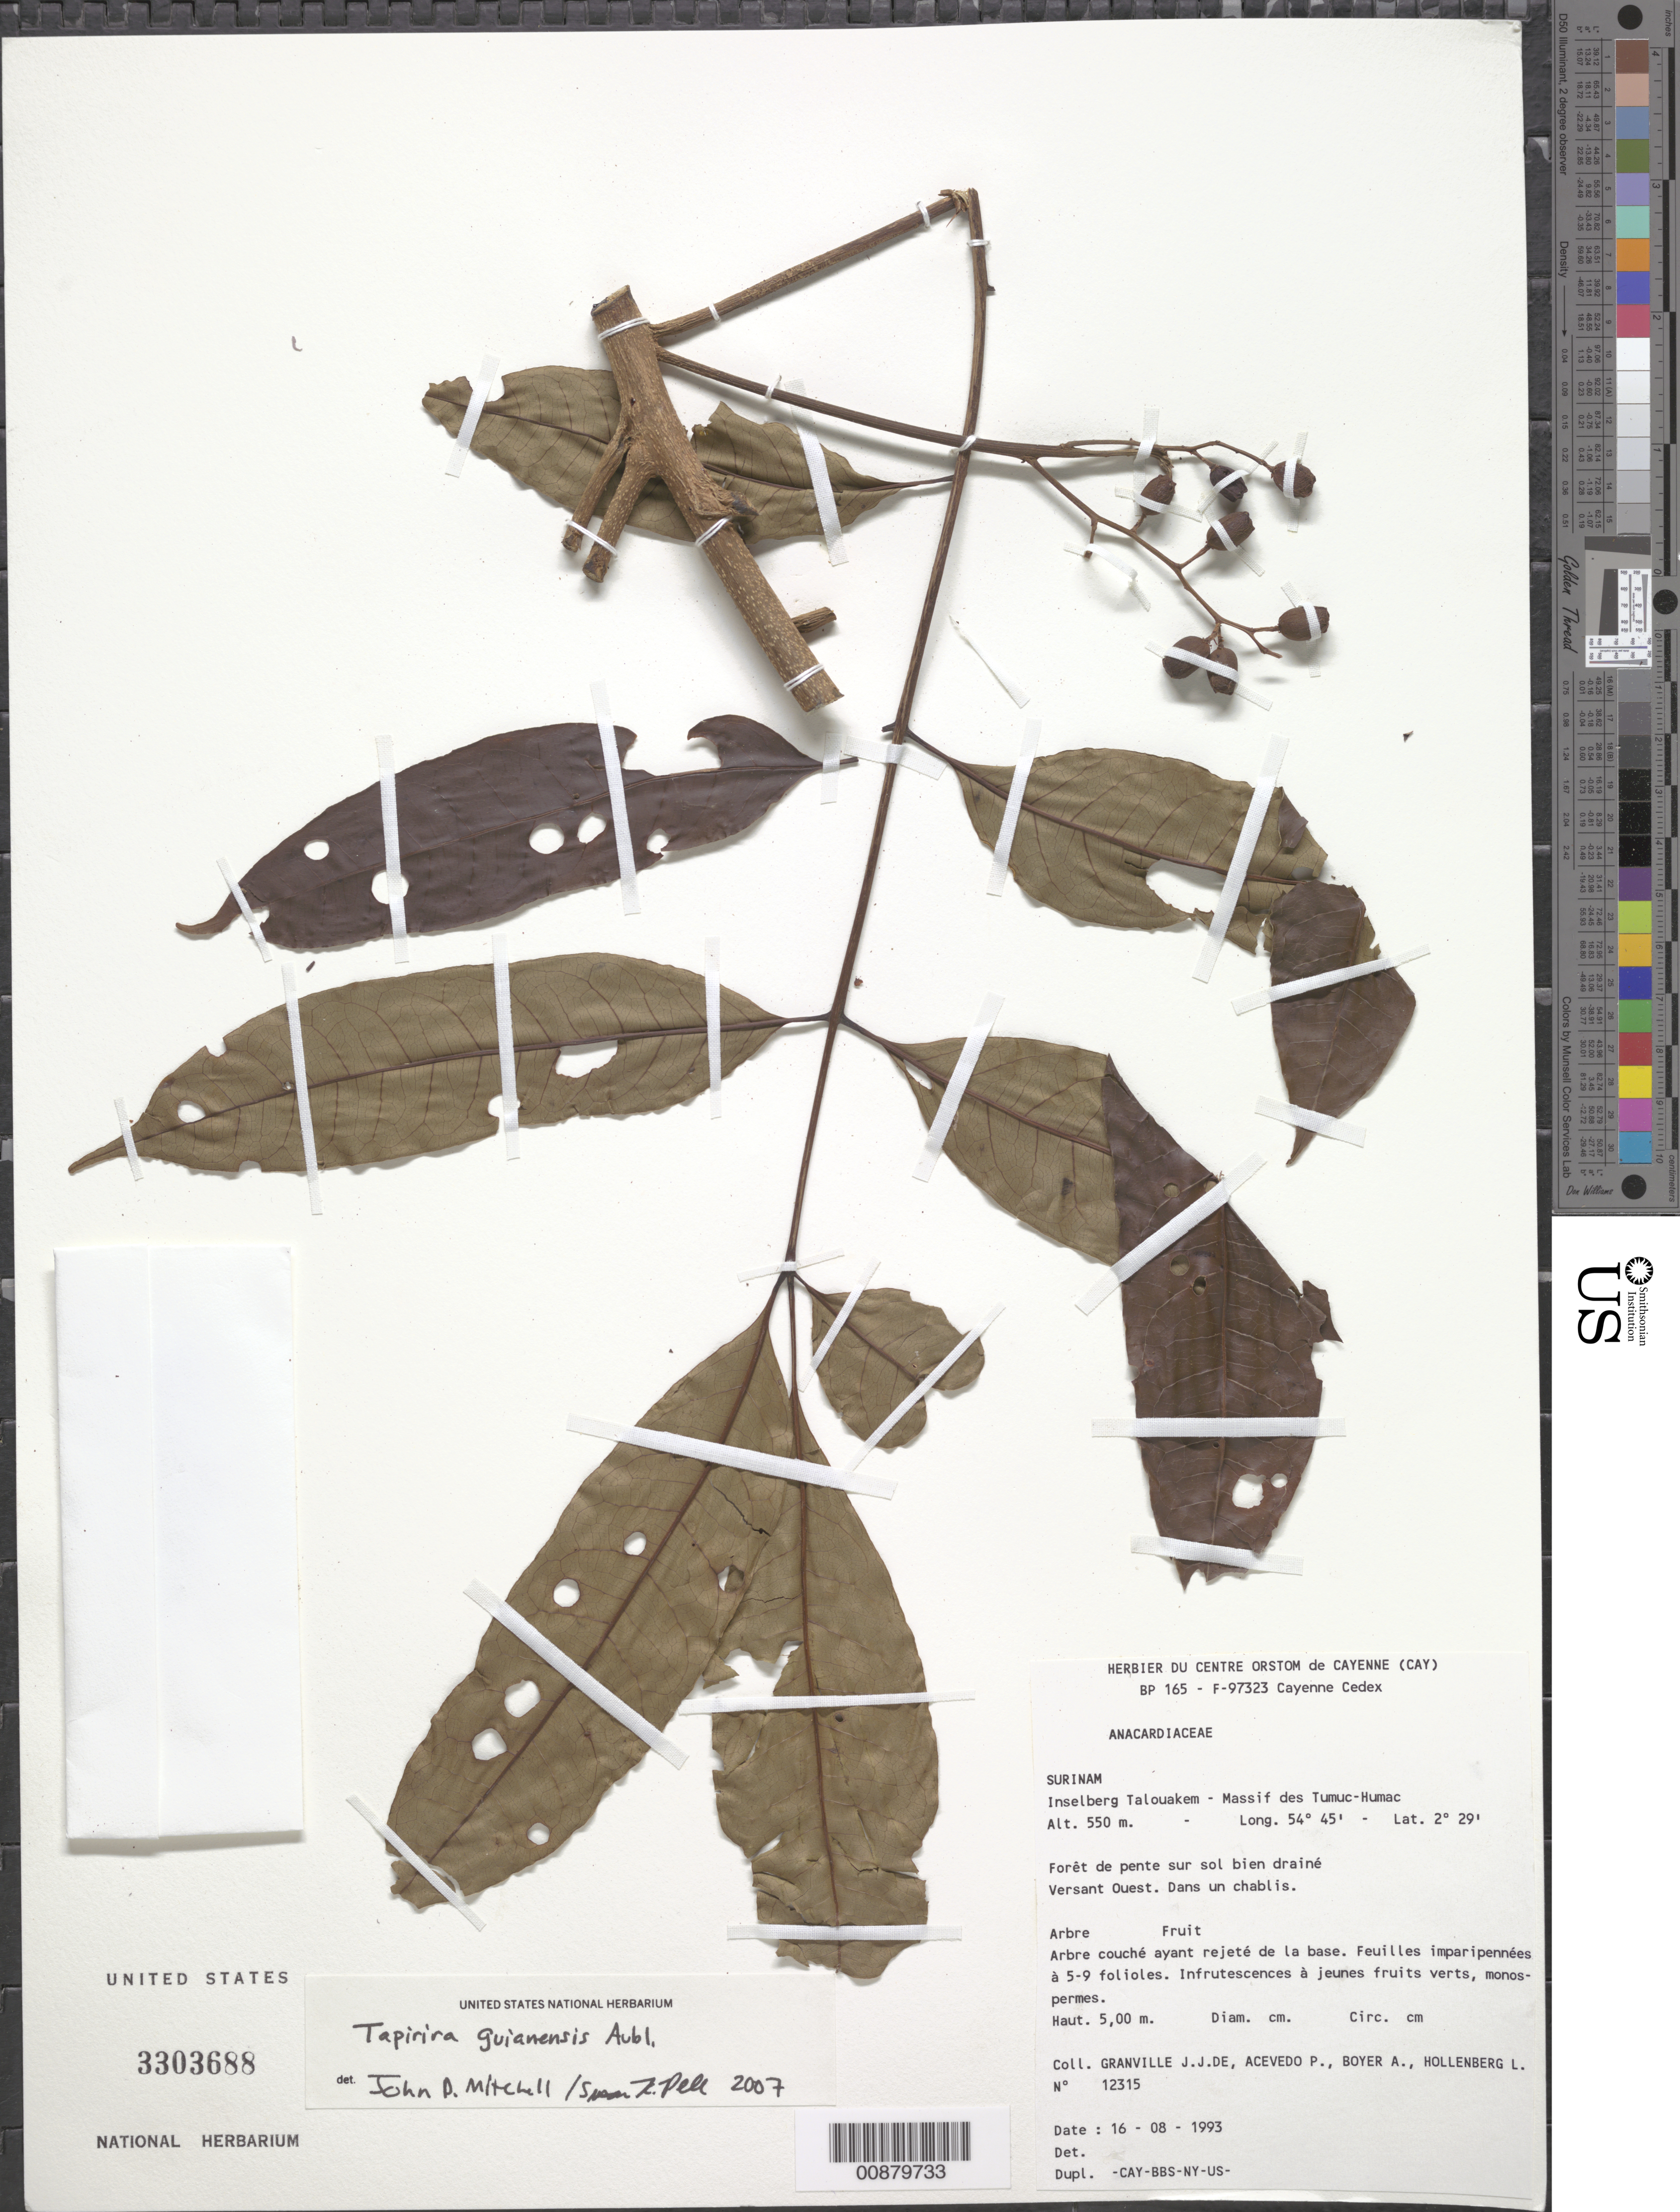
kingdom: Plantae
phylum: Tracheophyta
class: Magnoliopsida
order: Sapindales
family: Anacardiaceae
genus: Tapirira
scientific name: Tapirira guianensis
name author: Aubl.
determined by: Mitchell, J. D.; Pell, S. K.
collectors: J.-J. de Granville, P. Acevedo-Rodr., A. Boyer & L. Hollenberg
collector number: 12315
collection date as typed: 16-Aug-93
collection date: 1993-08-16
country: Suriname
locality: Inselberg Talouakem, Massif des Tumuc-Humac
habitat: Forêt de pente sur sol bien drainé; versant Ouest, dans un chablis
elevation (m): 550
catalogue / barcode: US 3303688